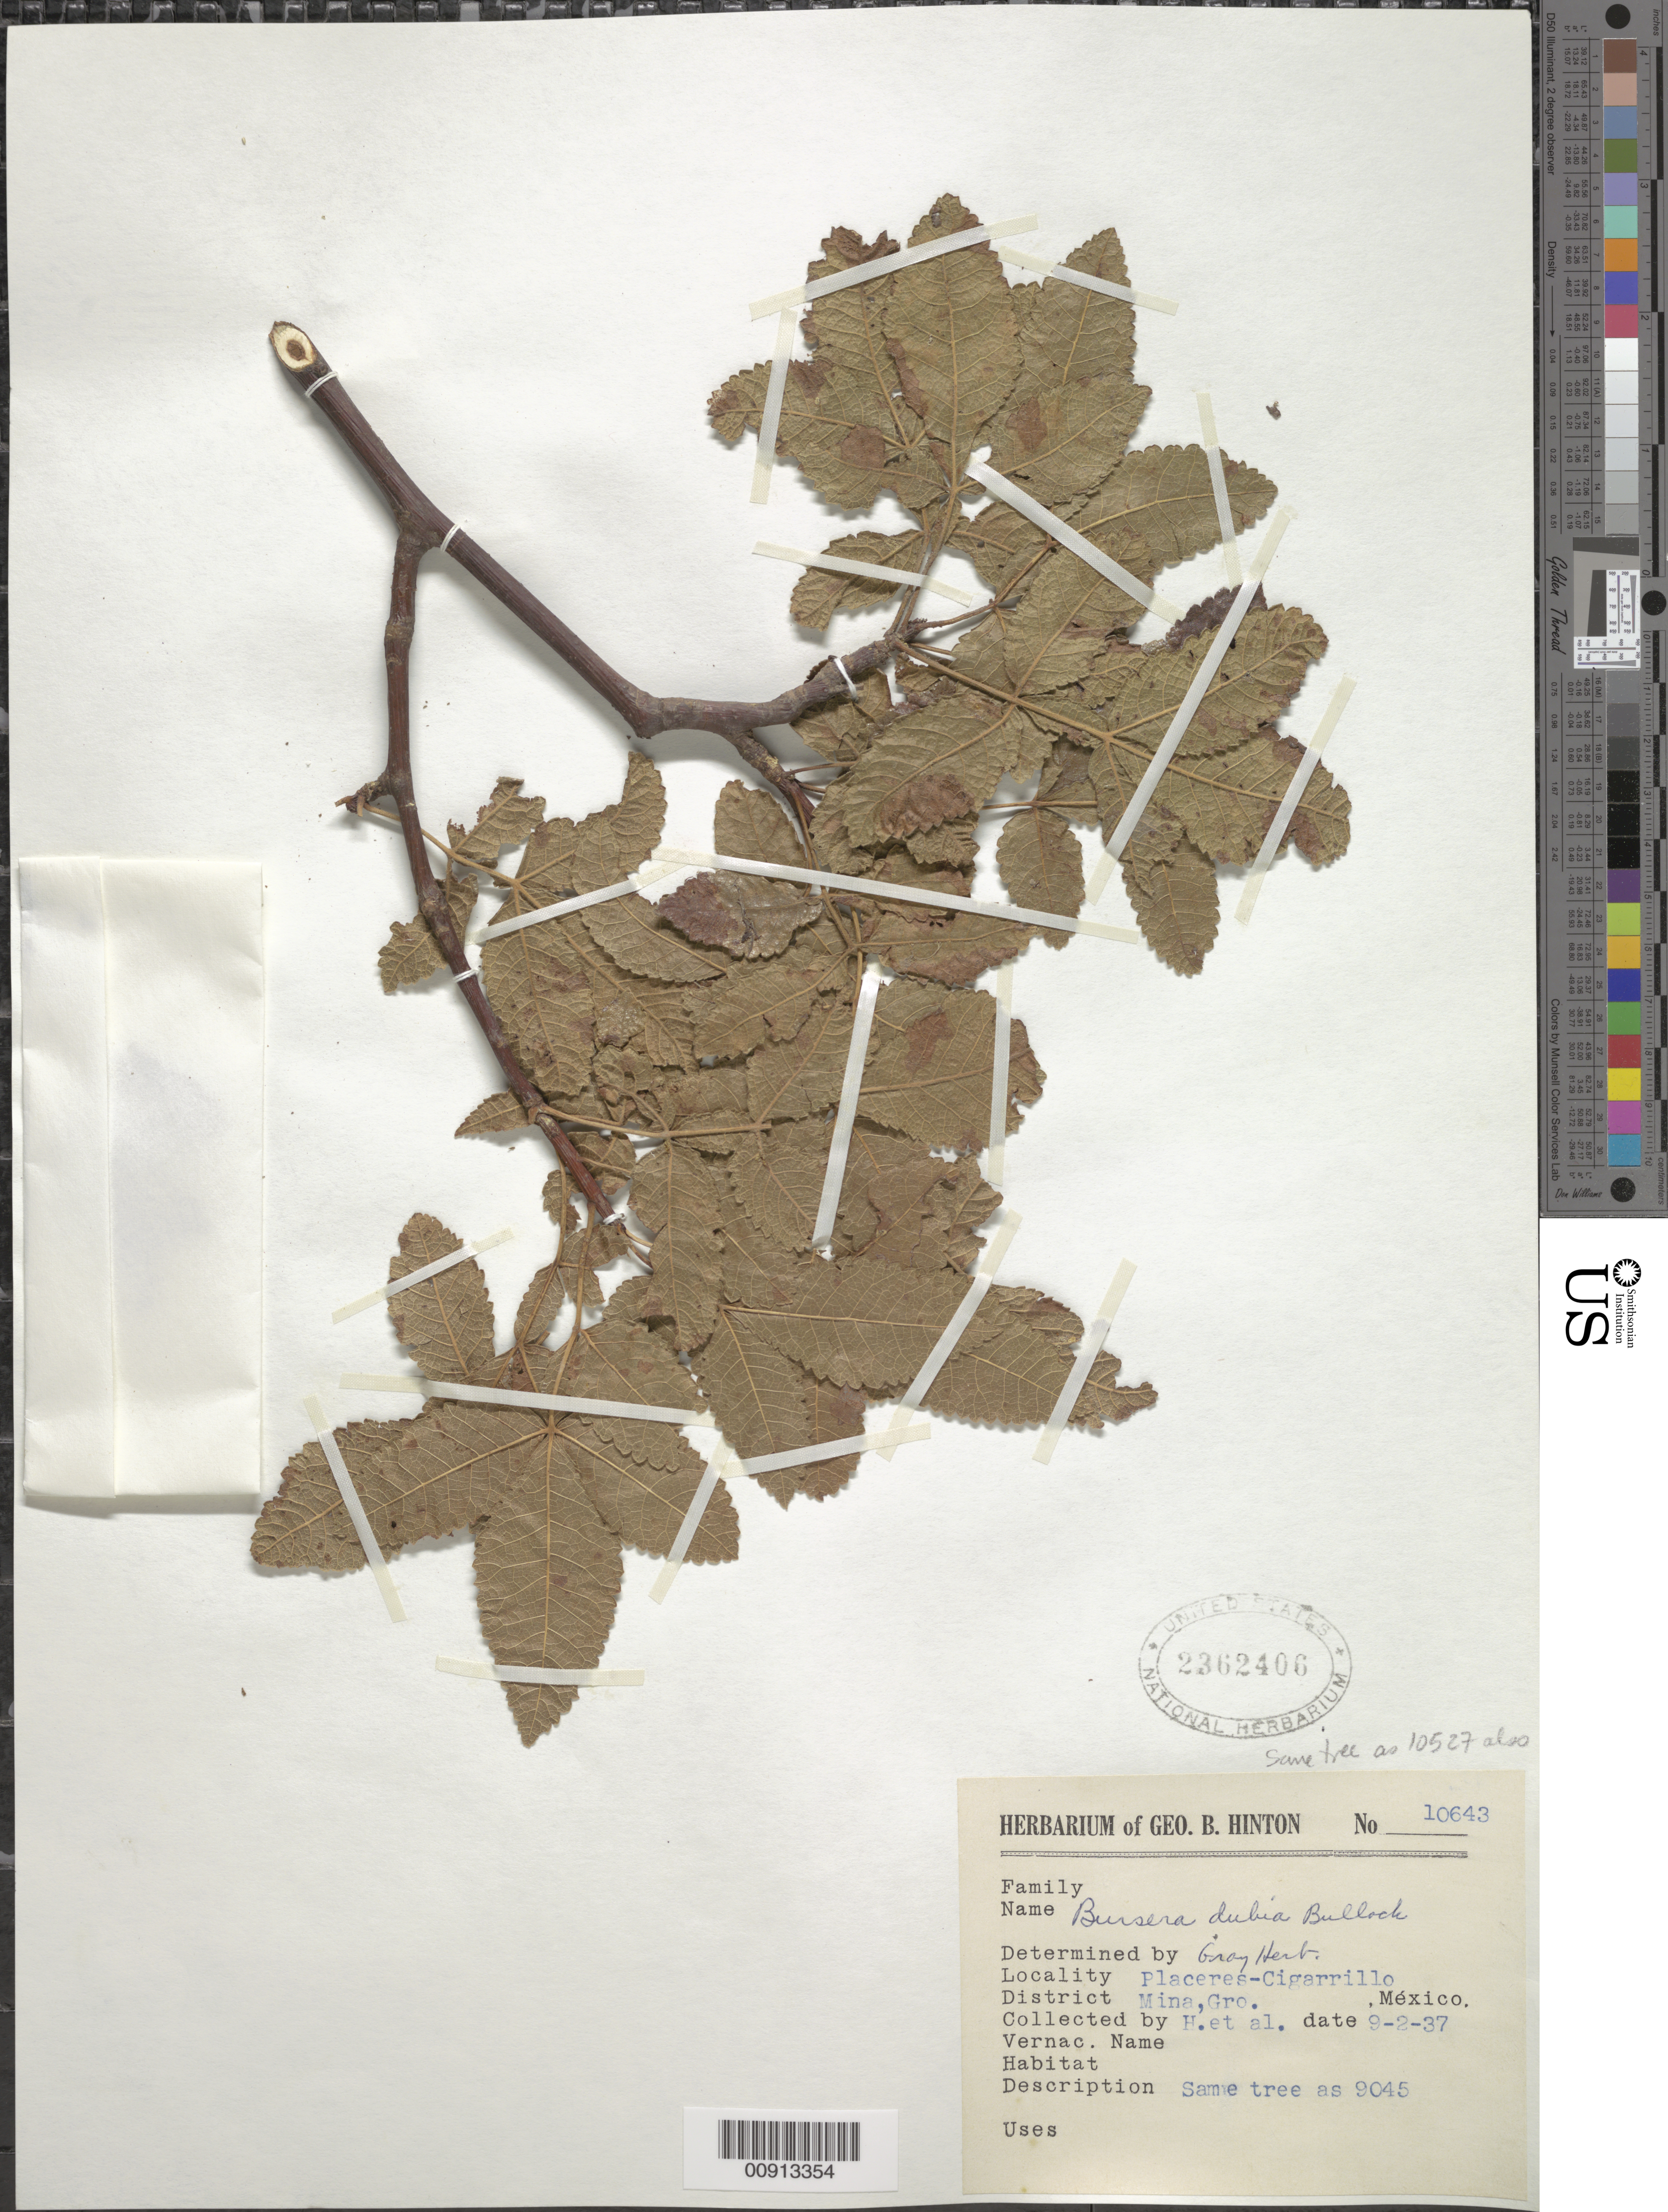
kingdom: Plantae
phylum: Tracheophyta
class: Magnoliopsida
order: Sapindales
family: Burseraceae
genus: Bursera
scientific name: Bursera dubia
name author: Bullock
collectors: G. B. Hinton & et al.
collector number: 10643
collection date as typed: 02 Sep 1937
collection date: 1937-09-02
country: Mexico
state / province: Guerrero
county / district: Mina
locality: Placeres - Cigarrillo, District Mina, Guerrero.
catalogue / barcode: US 2362406